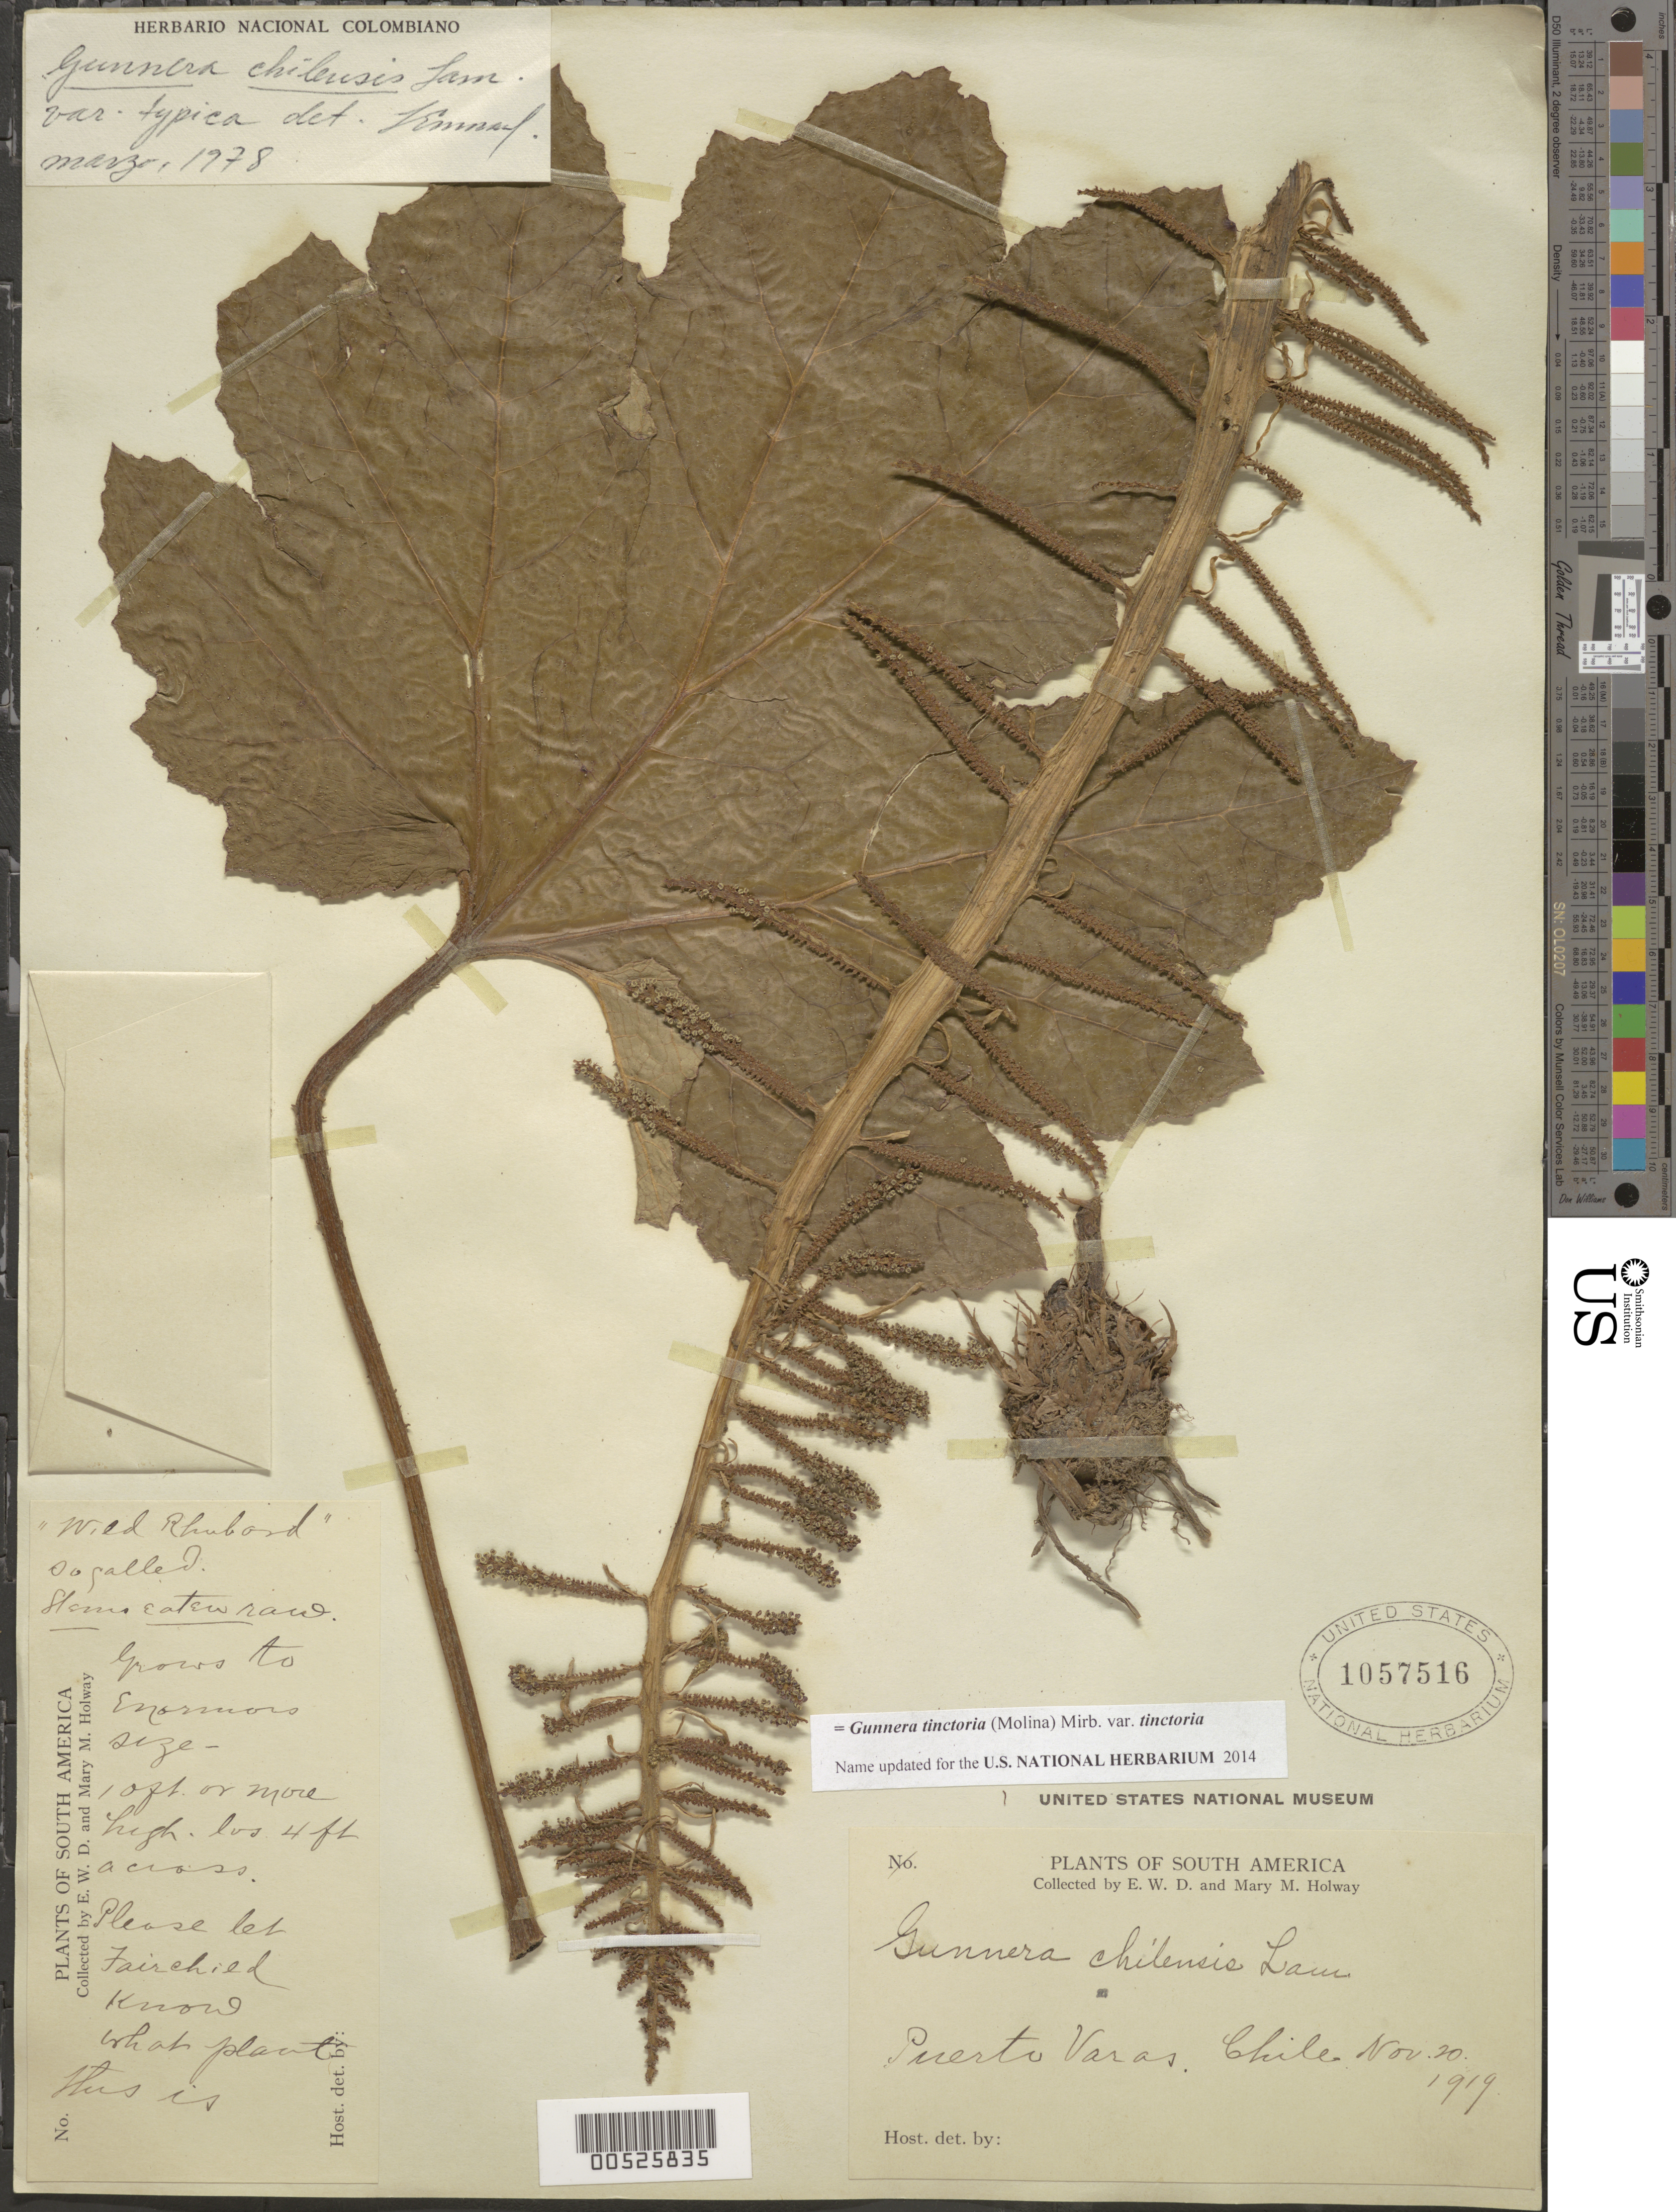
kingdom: Plantae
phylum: Tracheophyta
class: Magnoliopsida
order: Gunnerales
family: Gunneraceae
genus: Gunnera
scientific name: Gunnera tinctoria var. tinctoria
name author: (Molina) Mirb.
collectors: E. W. D. Holway & M. M. Holway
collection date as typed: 20 Nov 1919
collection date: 1919-11-20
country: Chile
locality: Puerto Varas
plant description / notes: Common name: Wild Rhubard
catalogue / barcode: US 1057516